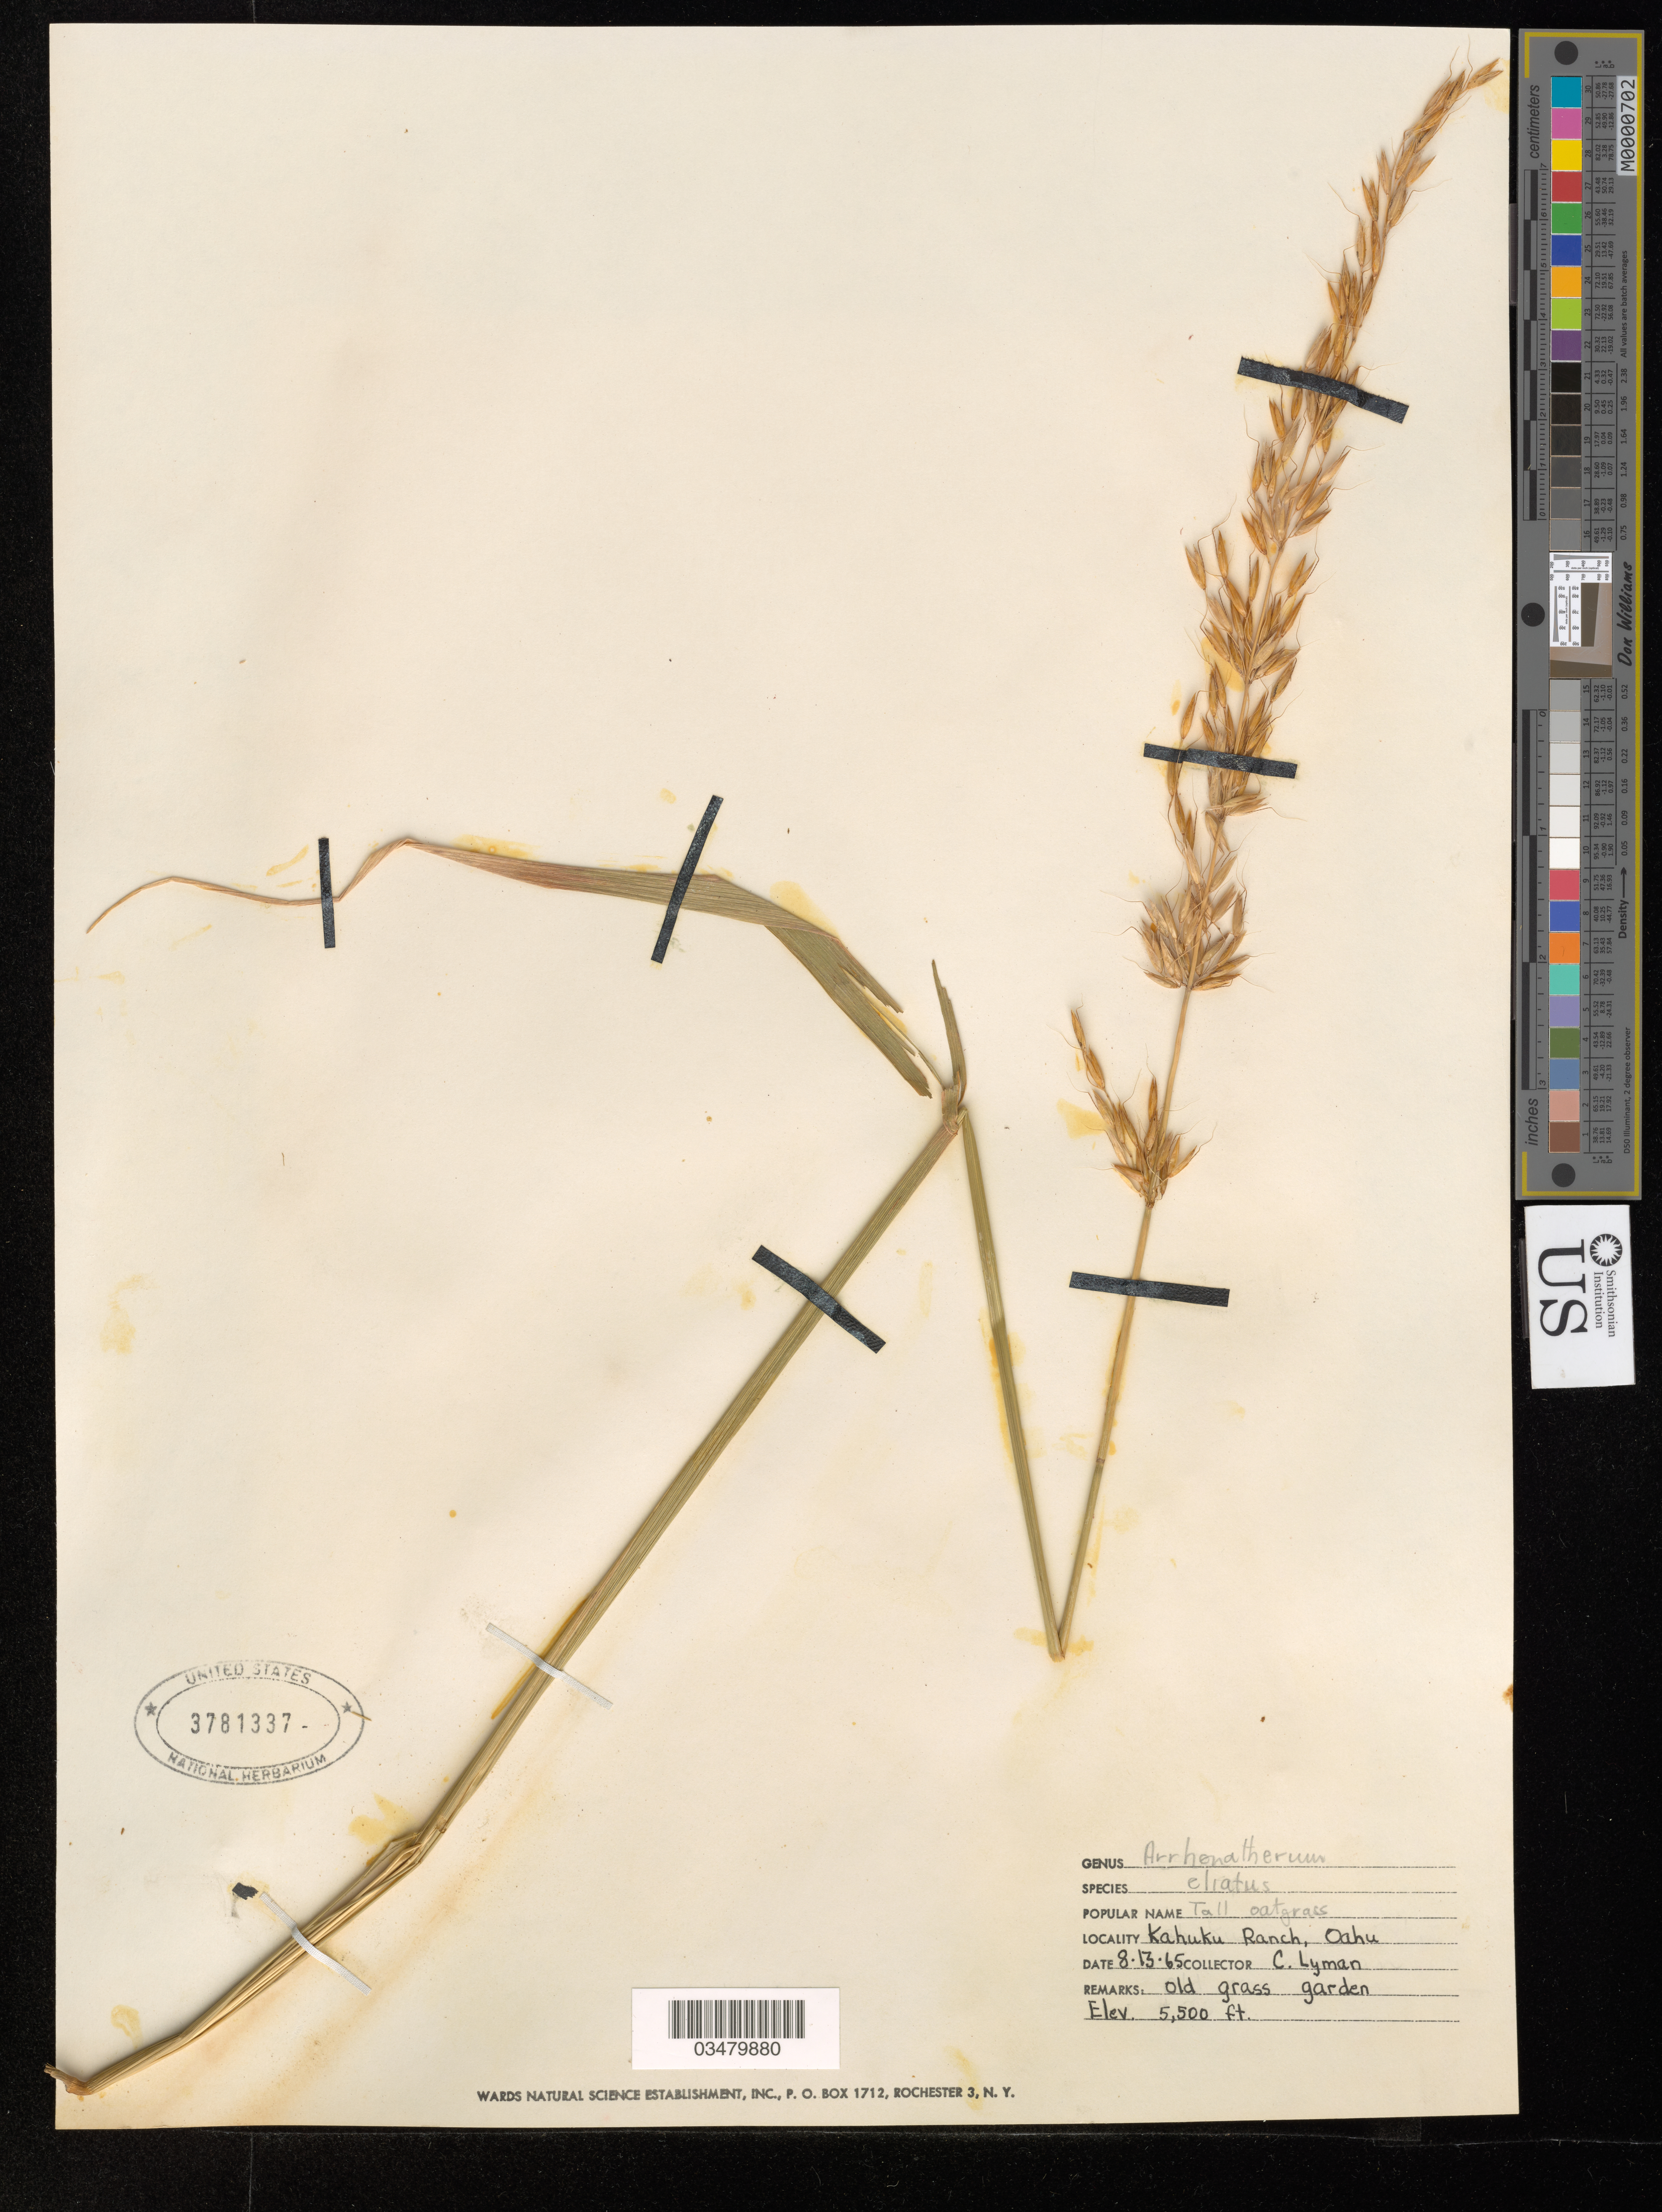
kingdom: Plantae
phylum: Tracheophyta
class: Liliopsida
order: Poales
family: Poaceae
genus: Arrhenatherum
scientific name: Arrhenatherum elatius subsp. elatius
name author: (L.) P. Beauv. ex J. Presl & C. Presl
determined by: Faccenda, K.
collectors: C. Lyman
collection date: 1965-08-13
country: United States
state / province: Hawaii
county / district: Honolulu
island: Oahu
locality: Kahuku Ranch, old grass garden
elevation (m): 1676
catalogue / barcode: US 3781337